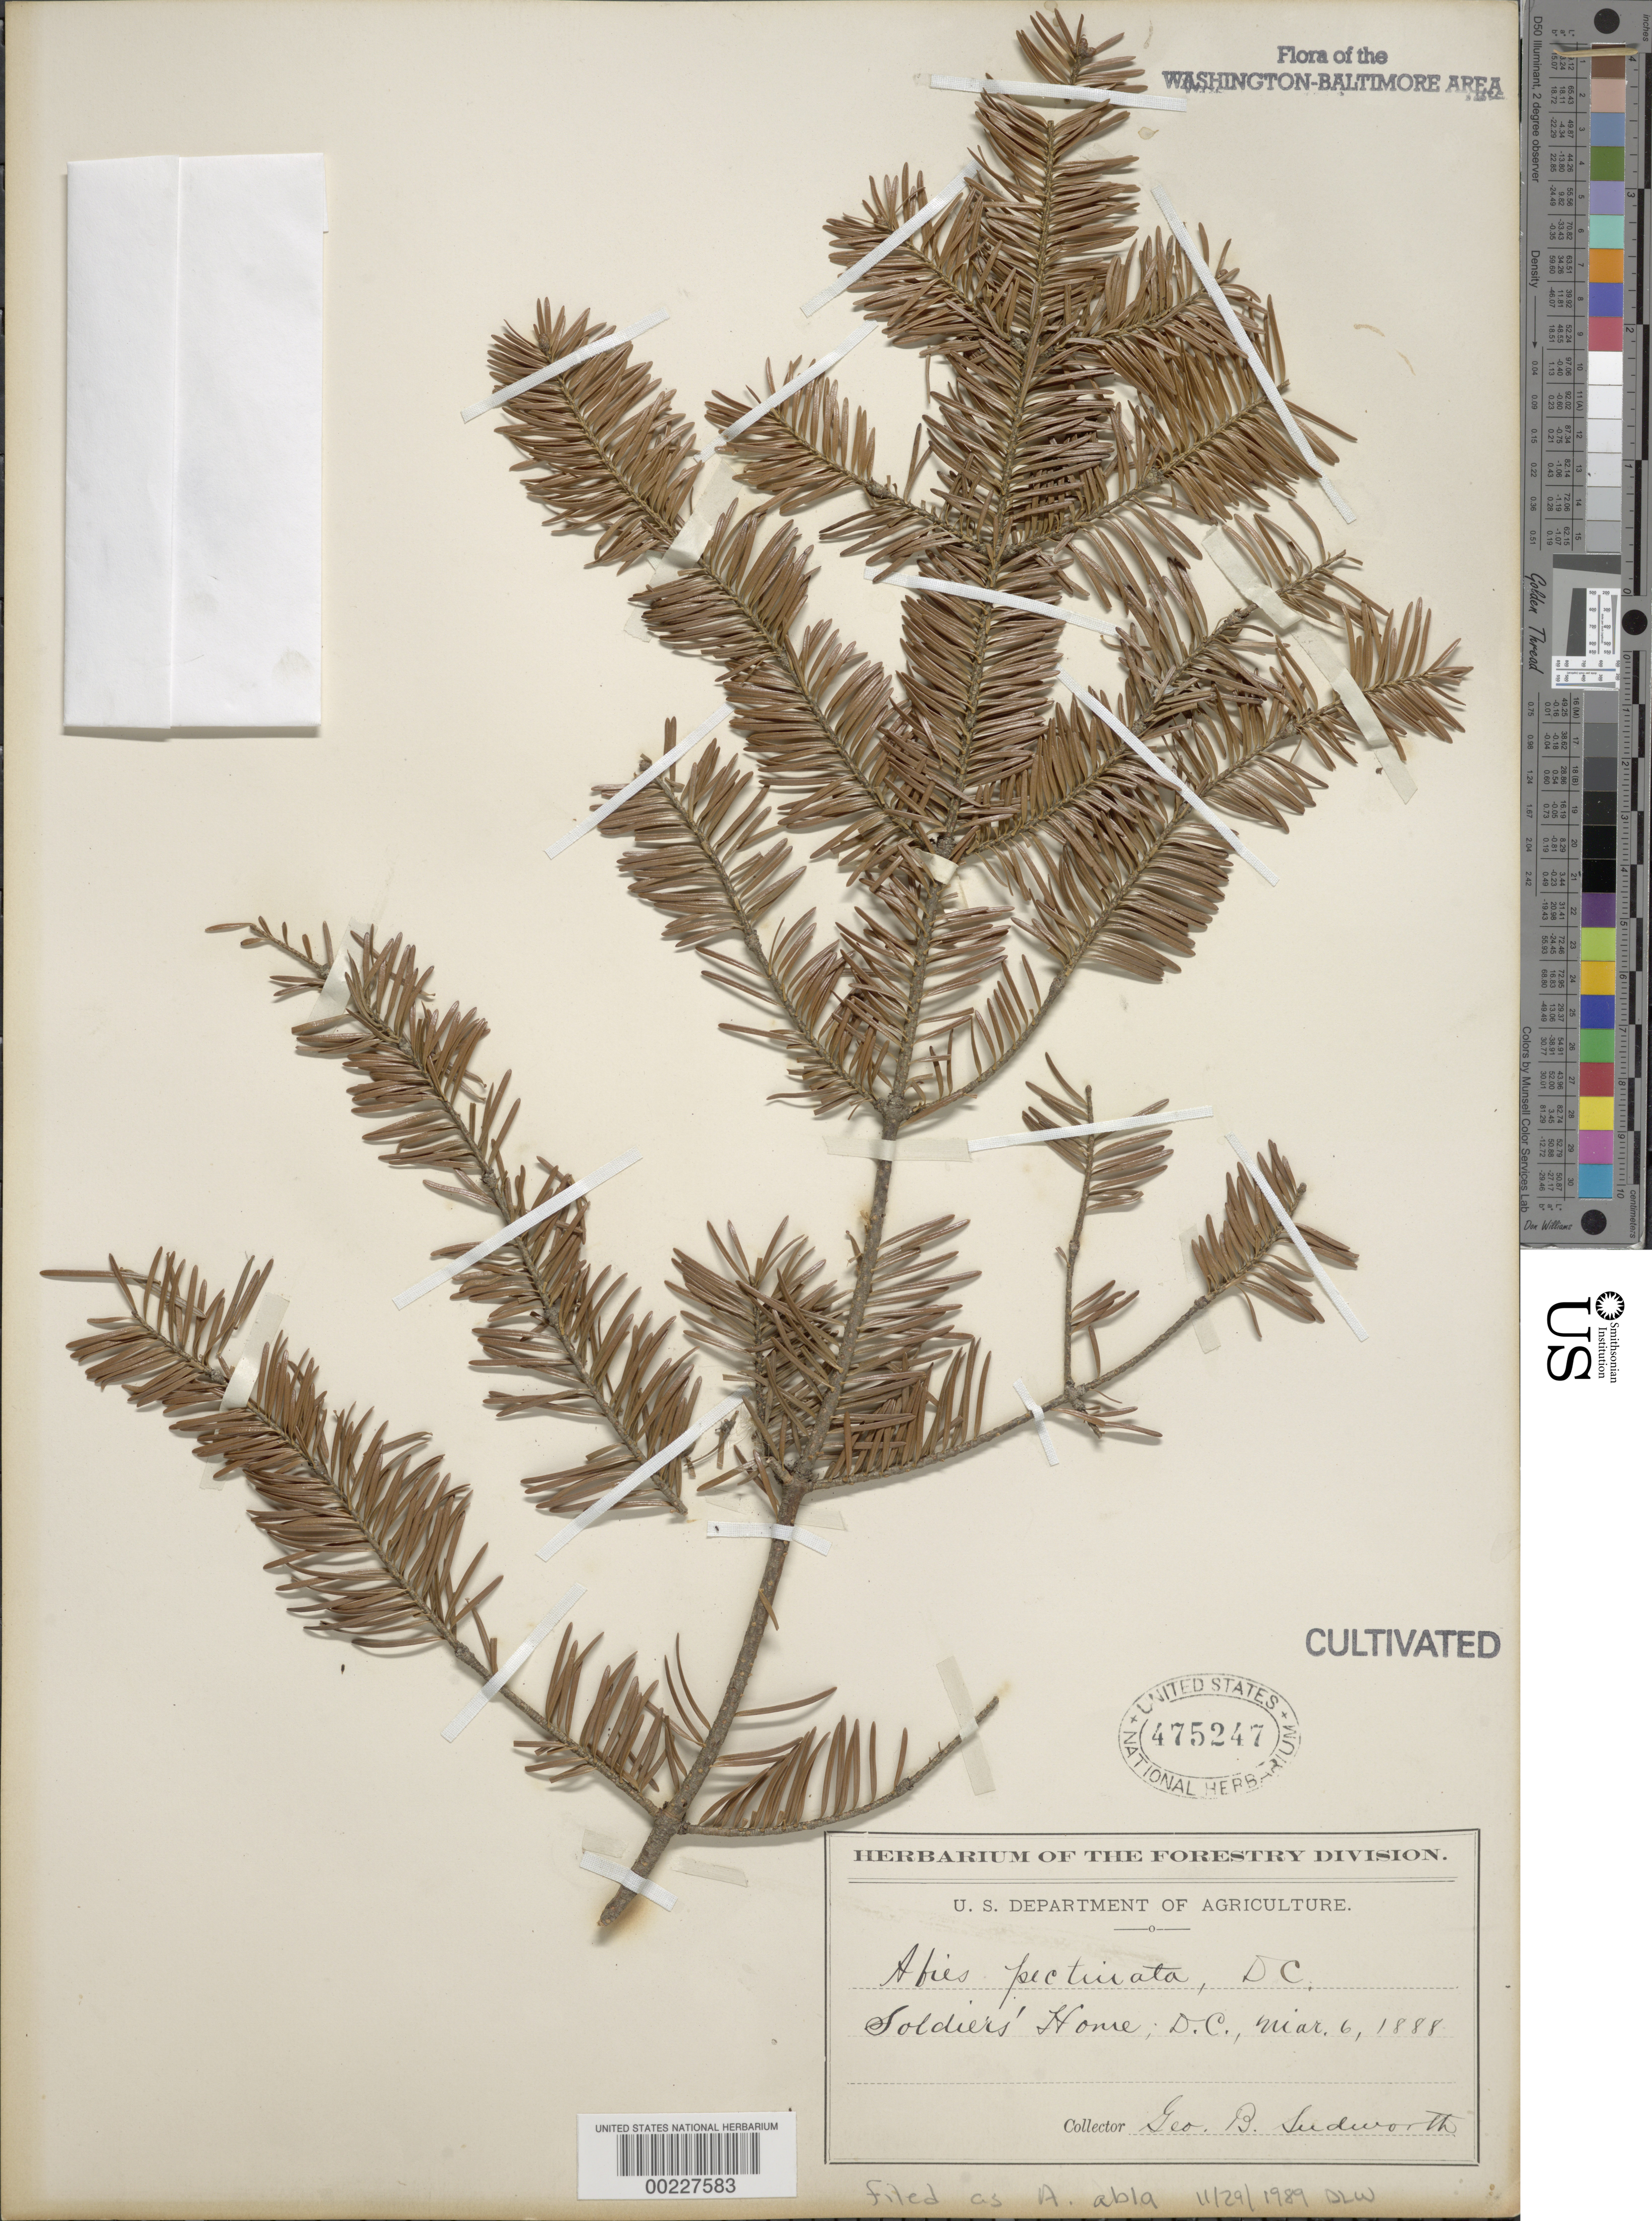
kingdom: Plantae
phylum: Tracheophyta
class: Pinopsida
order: Pinales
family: Pinaceae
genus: Abies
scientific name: Abies alba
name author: Mill.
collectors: G. B. Sudworth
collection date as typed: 06 Mar 1888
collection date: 1888-03-06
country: United States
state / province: District of Columbia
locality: Soldier's Home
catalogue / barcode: US 475247